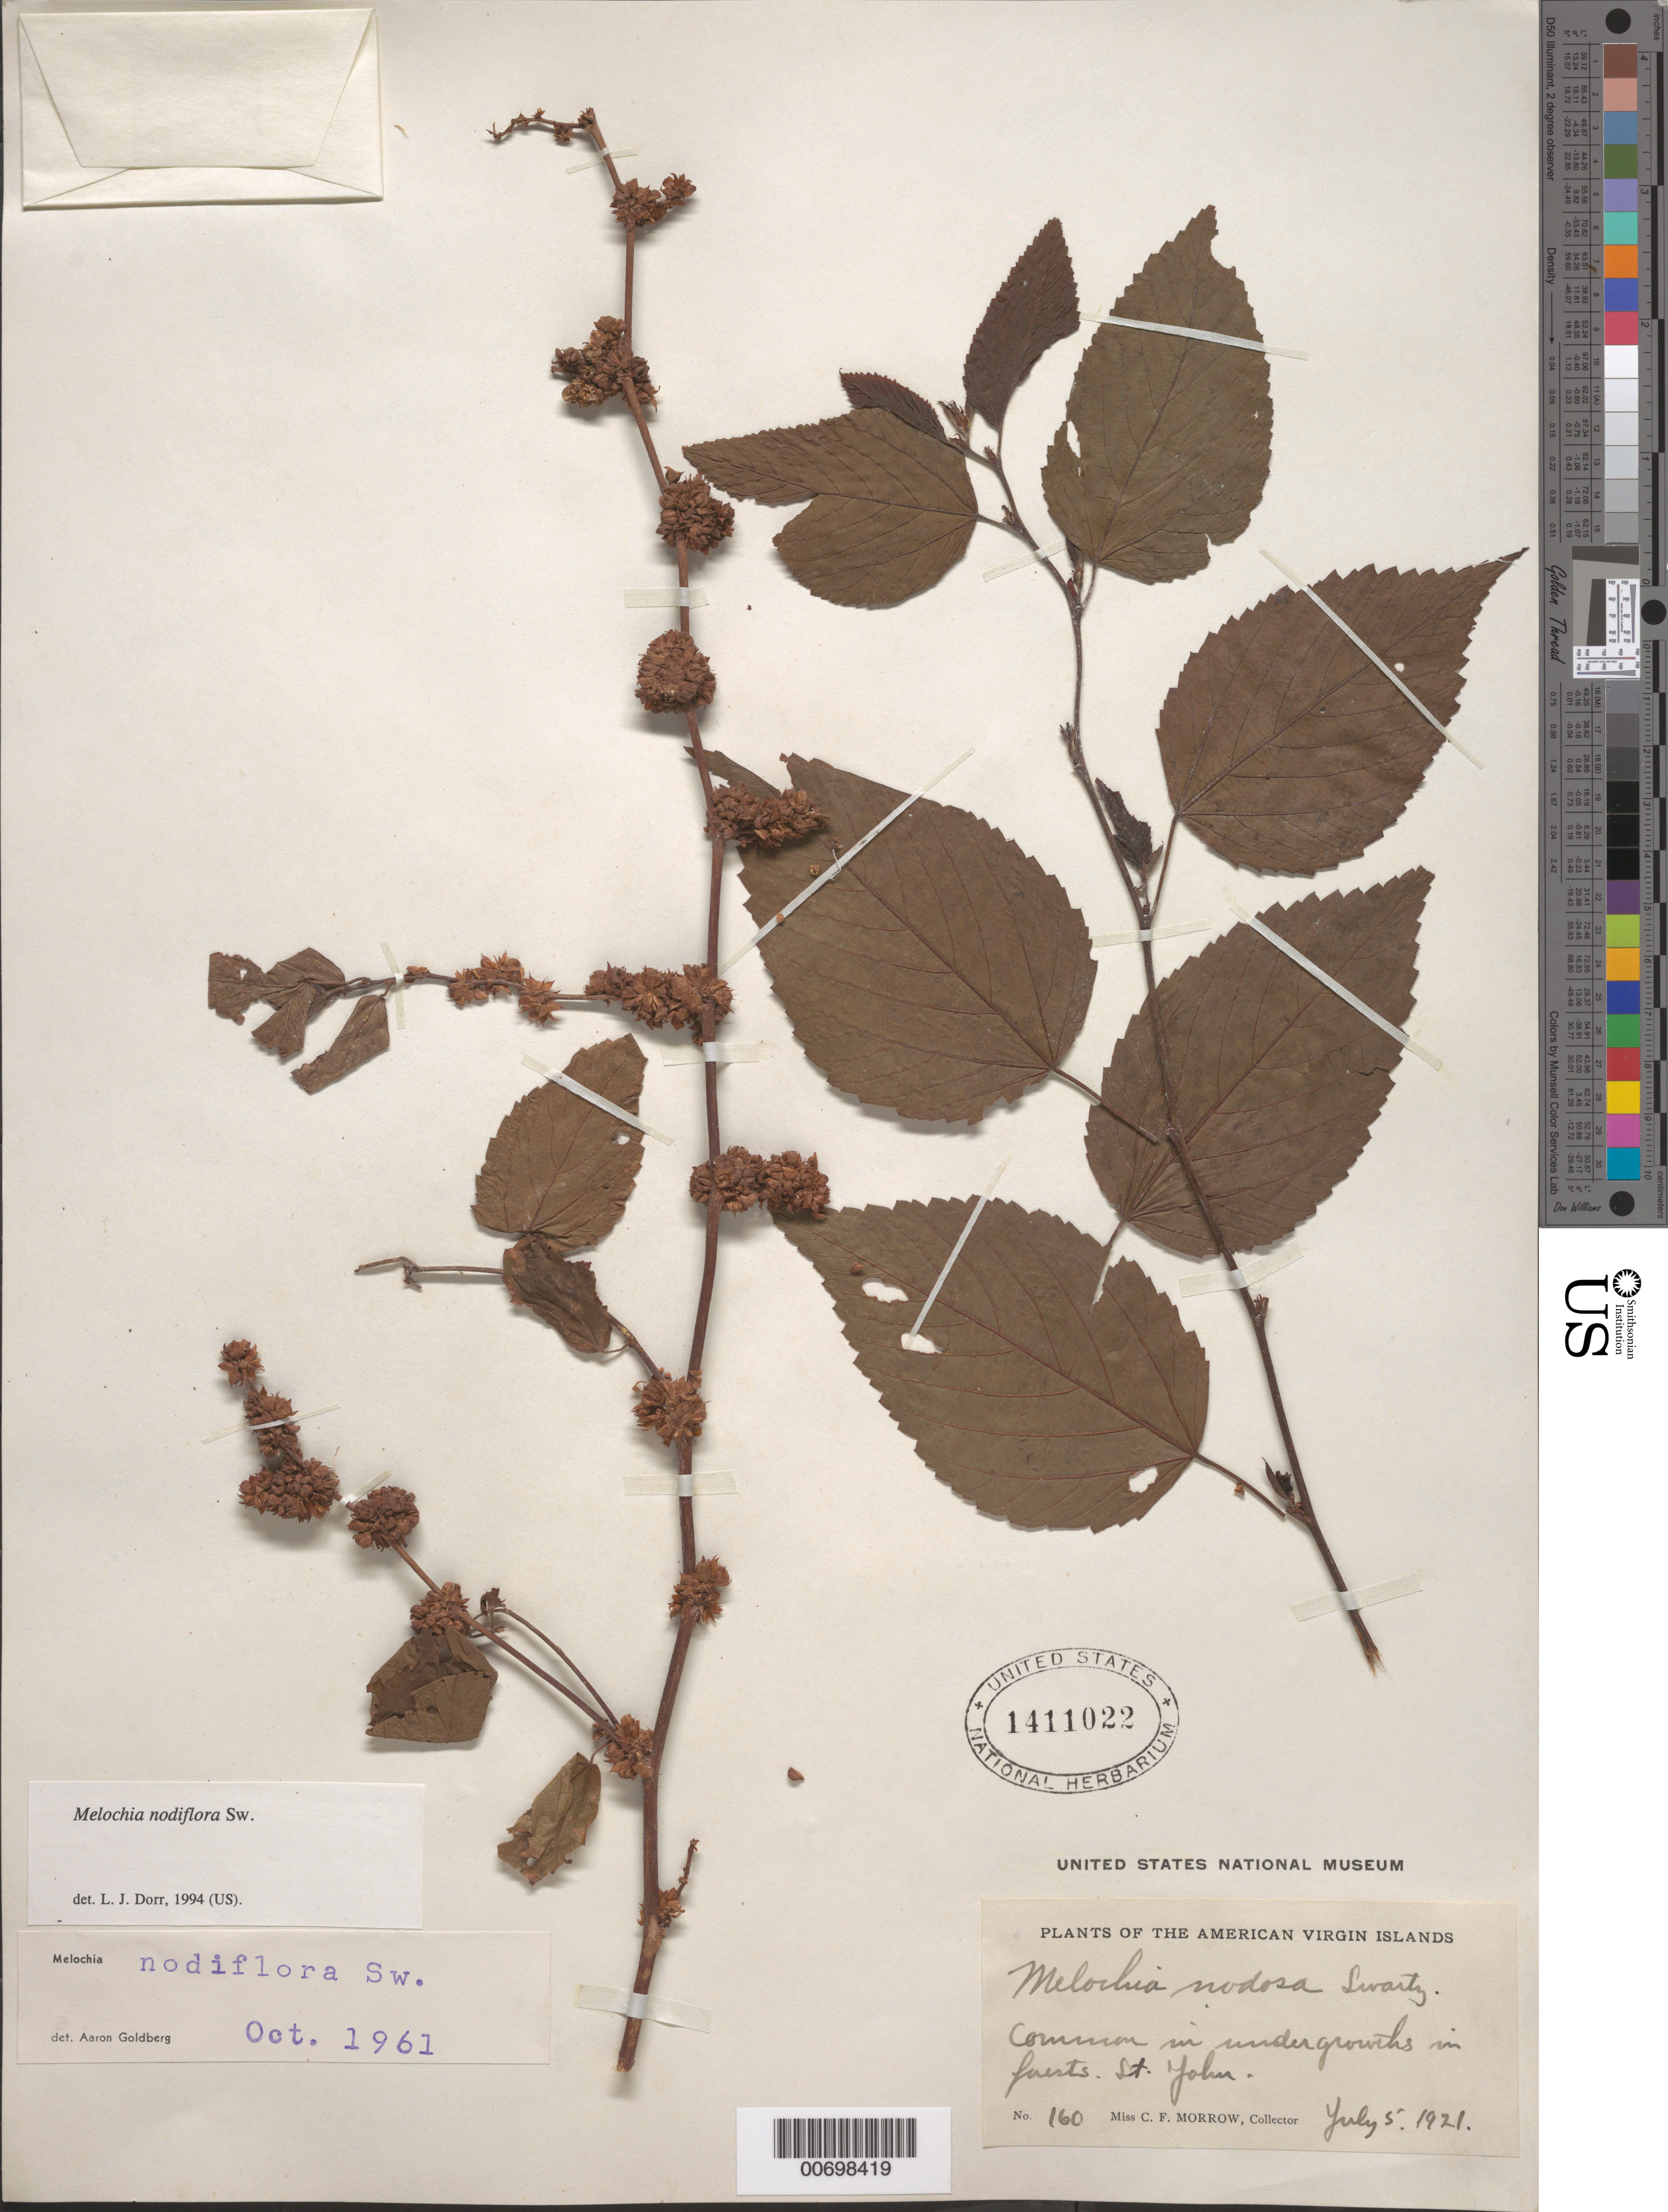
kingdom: Plantae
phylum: Tracheophyta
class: Magnoliopsida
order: Malvales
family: Malvaceae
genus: Melochia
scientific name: Melochia nodiflora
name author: Sw.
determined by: Dorr, L. J., (BOT), Smithsonian Institution - National Museum of Natural History (UNITED STATES)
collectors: C. Morrow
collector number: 160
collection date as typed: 05 Jul 1921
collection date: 1921-07-05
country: U.S. Virgin Islands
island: St. John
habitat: In undergrowths in forest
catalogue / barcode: US 1411022